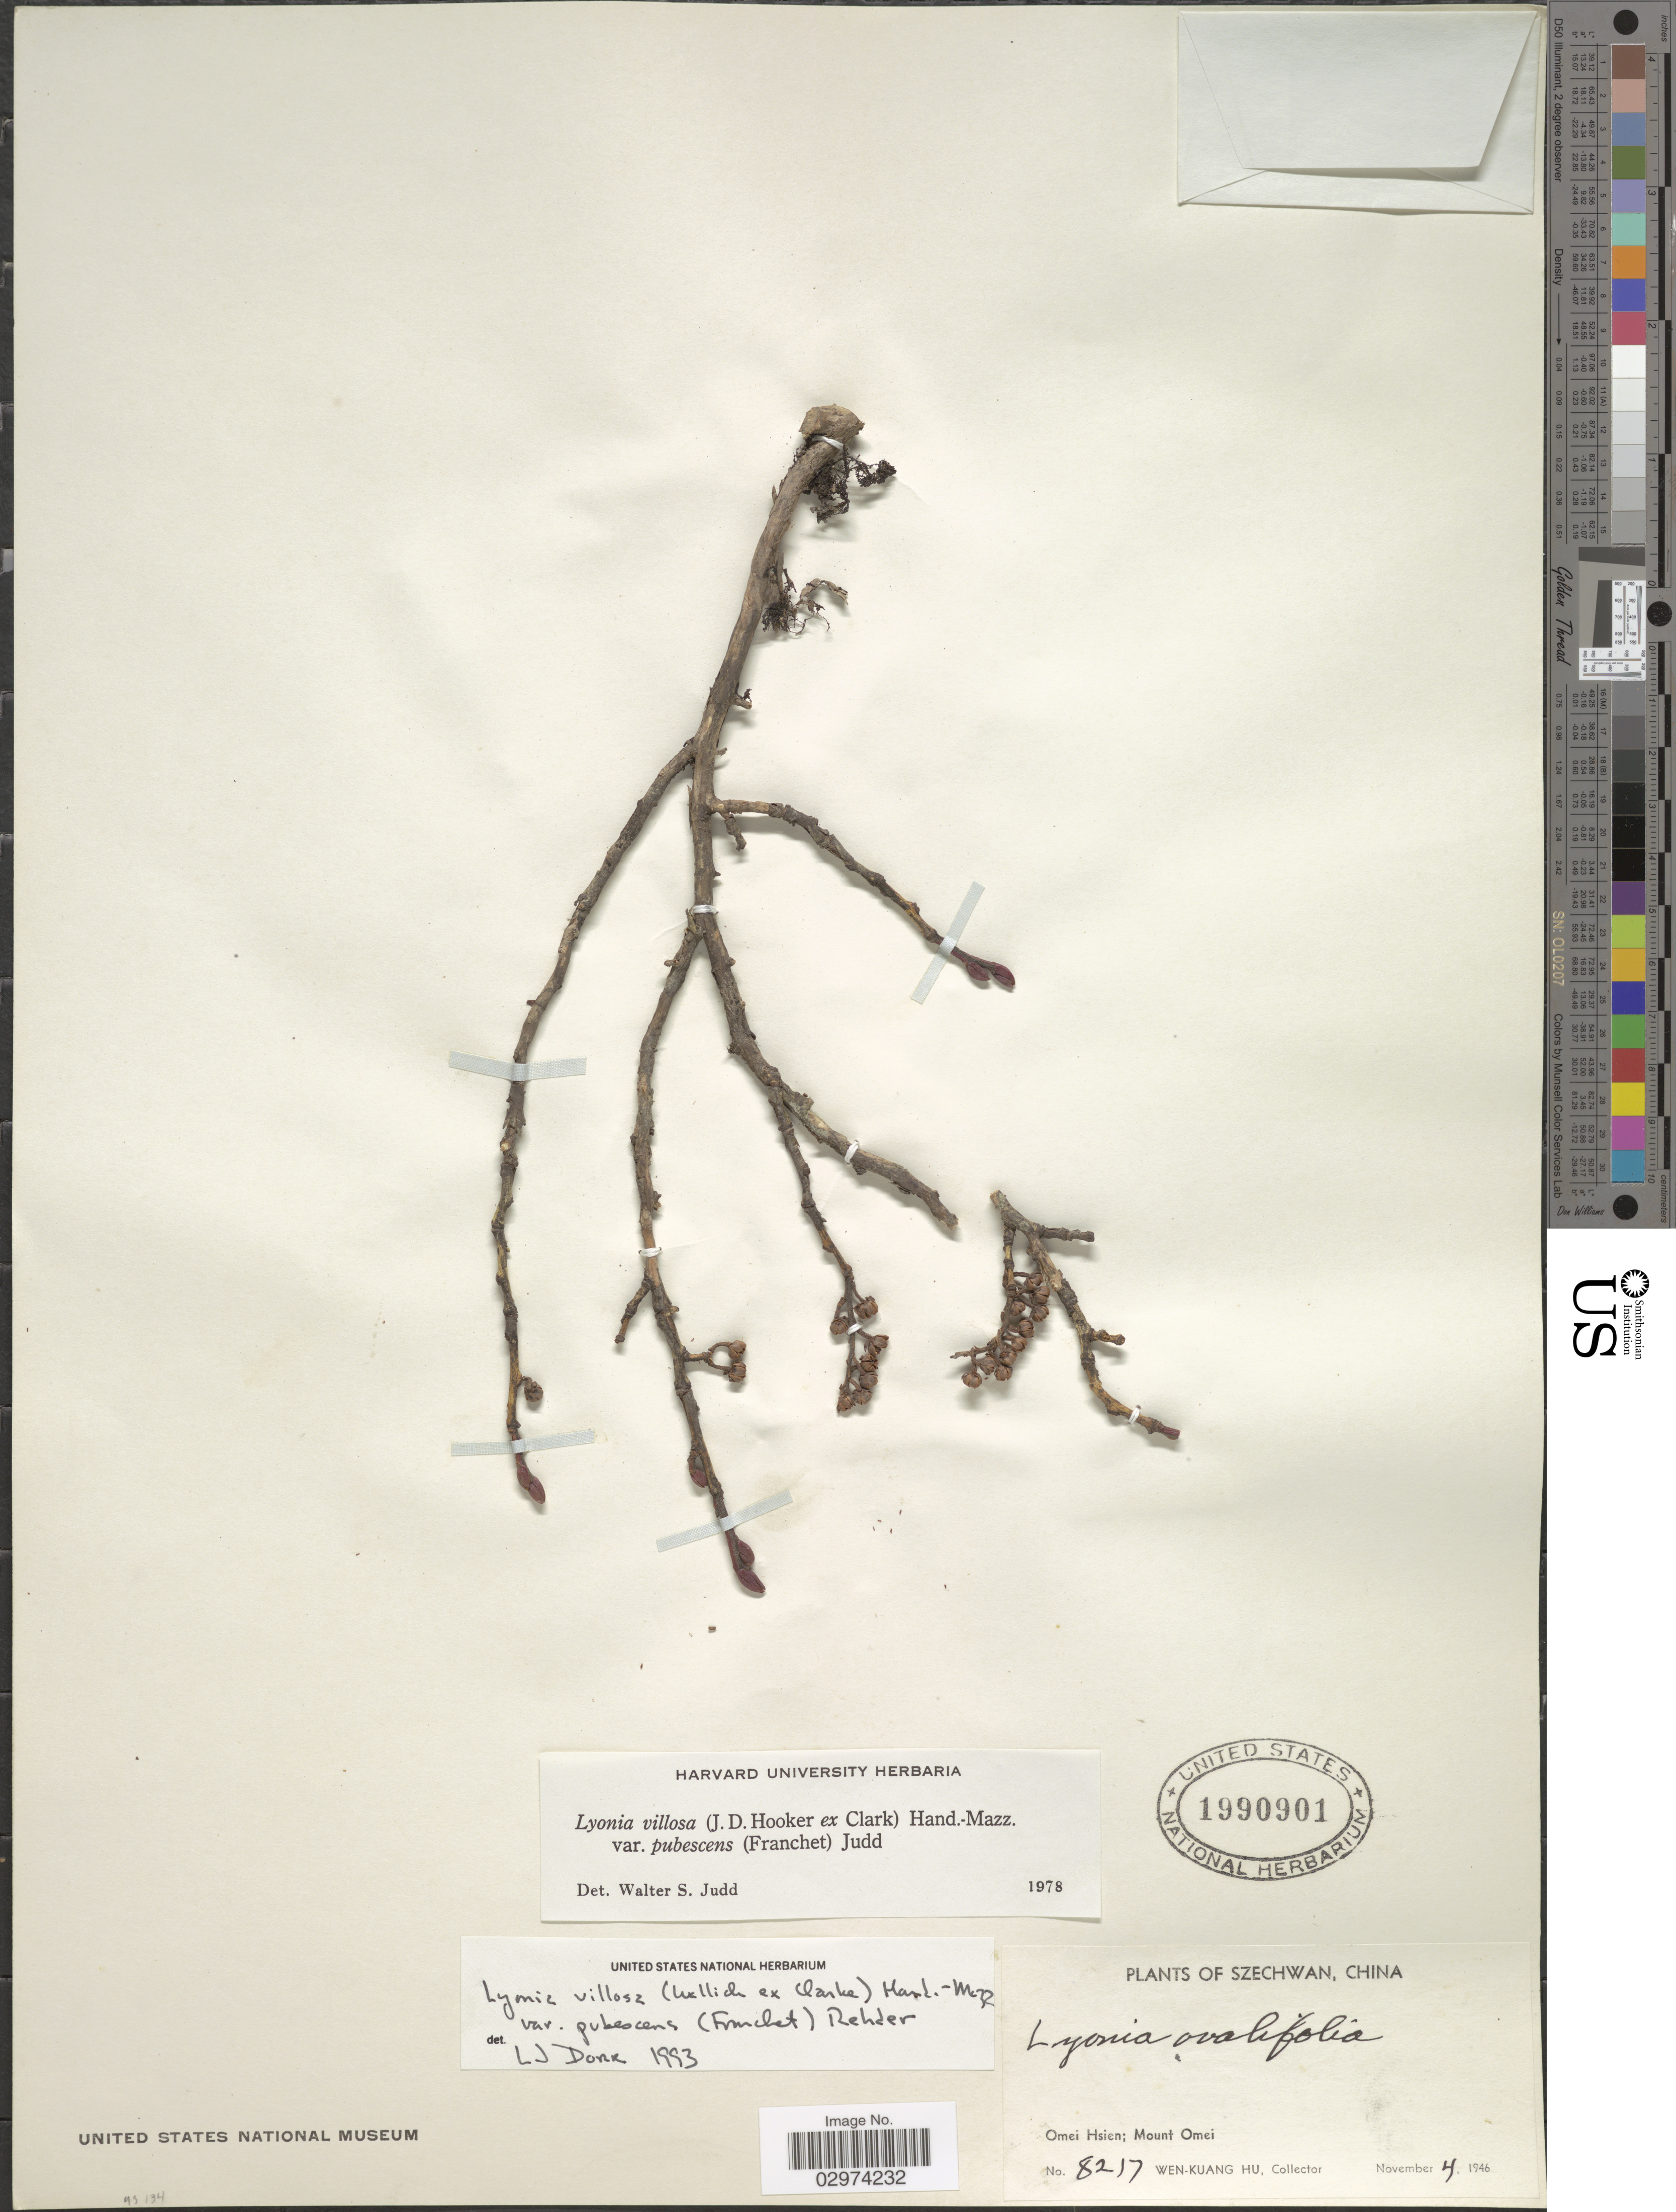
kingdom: Plantae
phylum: Tracheophyta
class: Magnoliopsida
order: Ericales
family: Ericaceae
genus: Lyonia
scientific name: Lyonia villosa var. pubescens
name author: (Franch.) Rehder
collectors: W. K. Hu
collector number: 8217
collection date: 1946-11-04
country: China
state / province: Sichuan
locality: Szechwan. Omei Hsien; Mount Omei.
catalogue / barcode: US 1990901